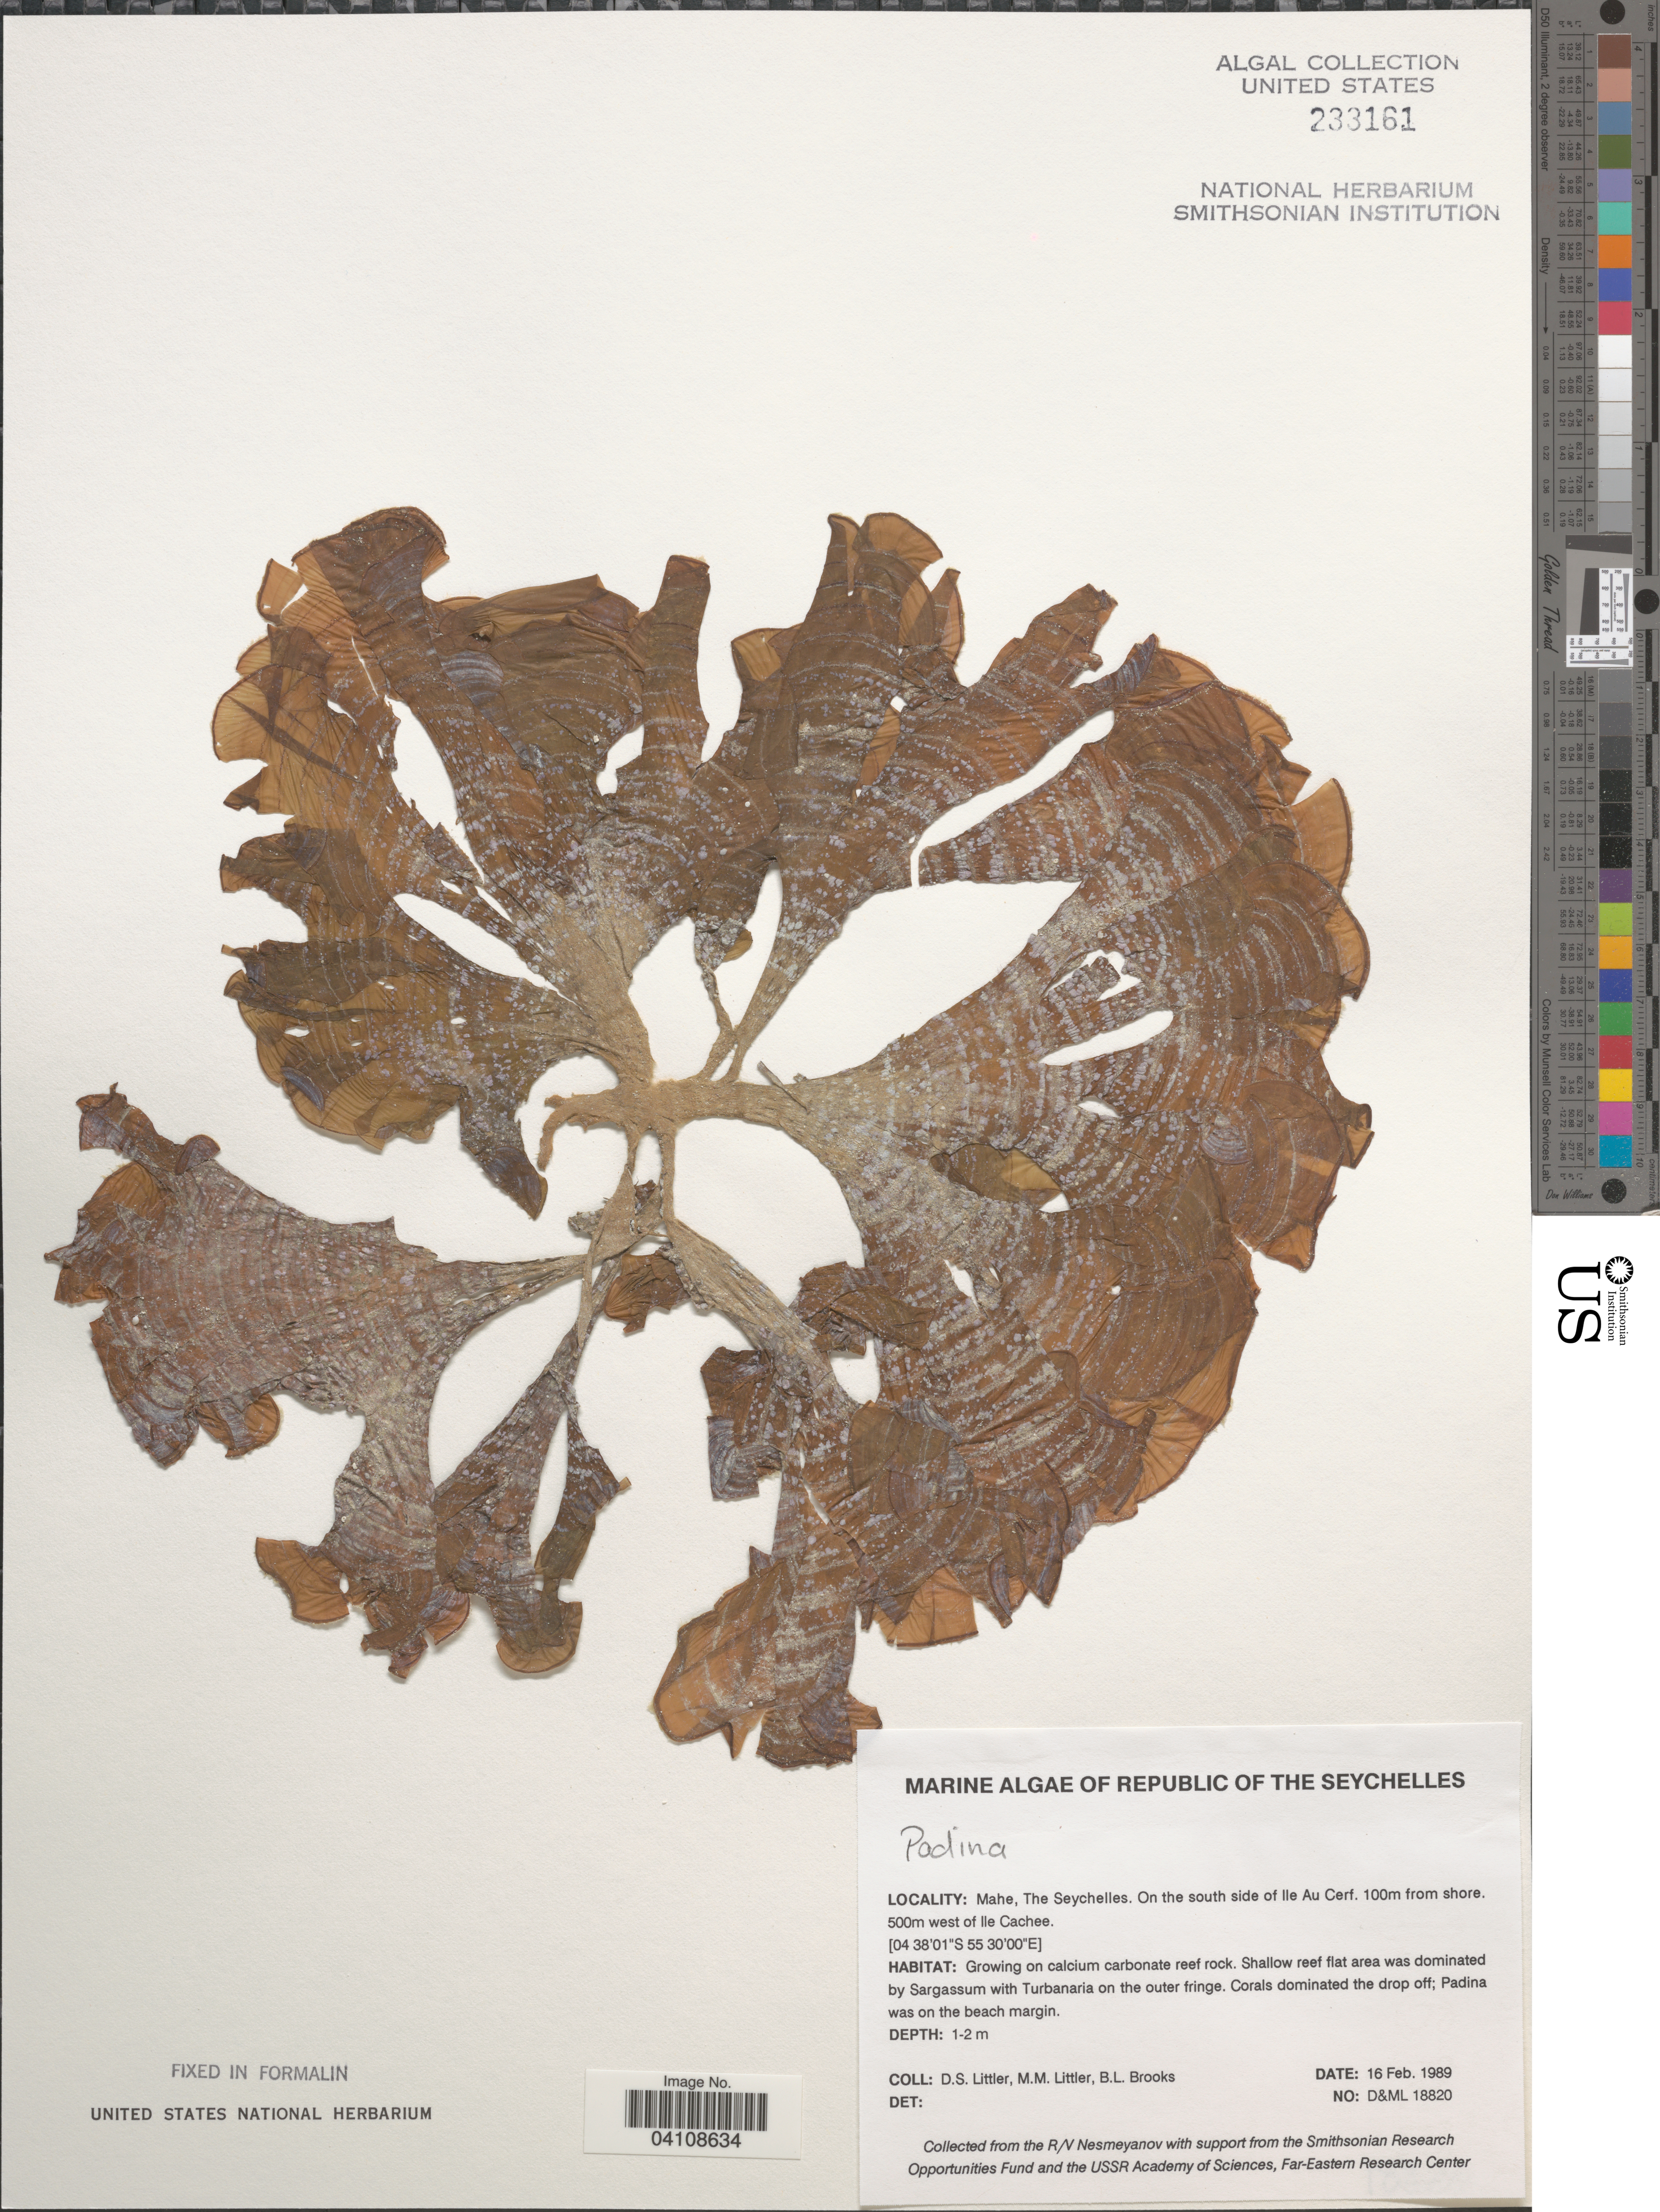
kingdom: Chromista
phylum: Ochrophyta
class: Phaeophyceae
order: Dictyotales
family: Dictyotaceae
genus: Padina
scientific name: Padina sp.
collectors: D. S. Littler & B. Brooks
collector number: D&ML18820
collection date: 1989-02-16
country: Seychelles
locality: Republic of The Seychelles. Mahe. On the south side of Ile Au Cerf. 100m from shore. 500m west of Ile Cachee.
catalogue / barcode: US 233161